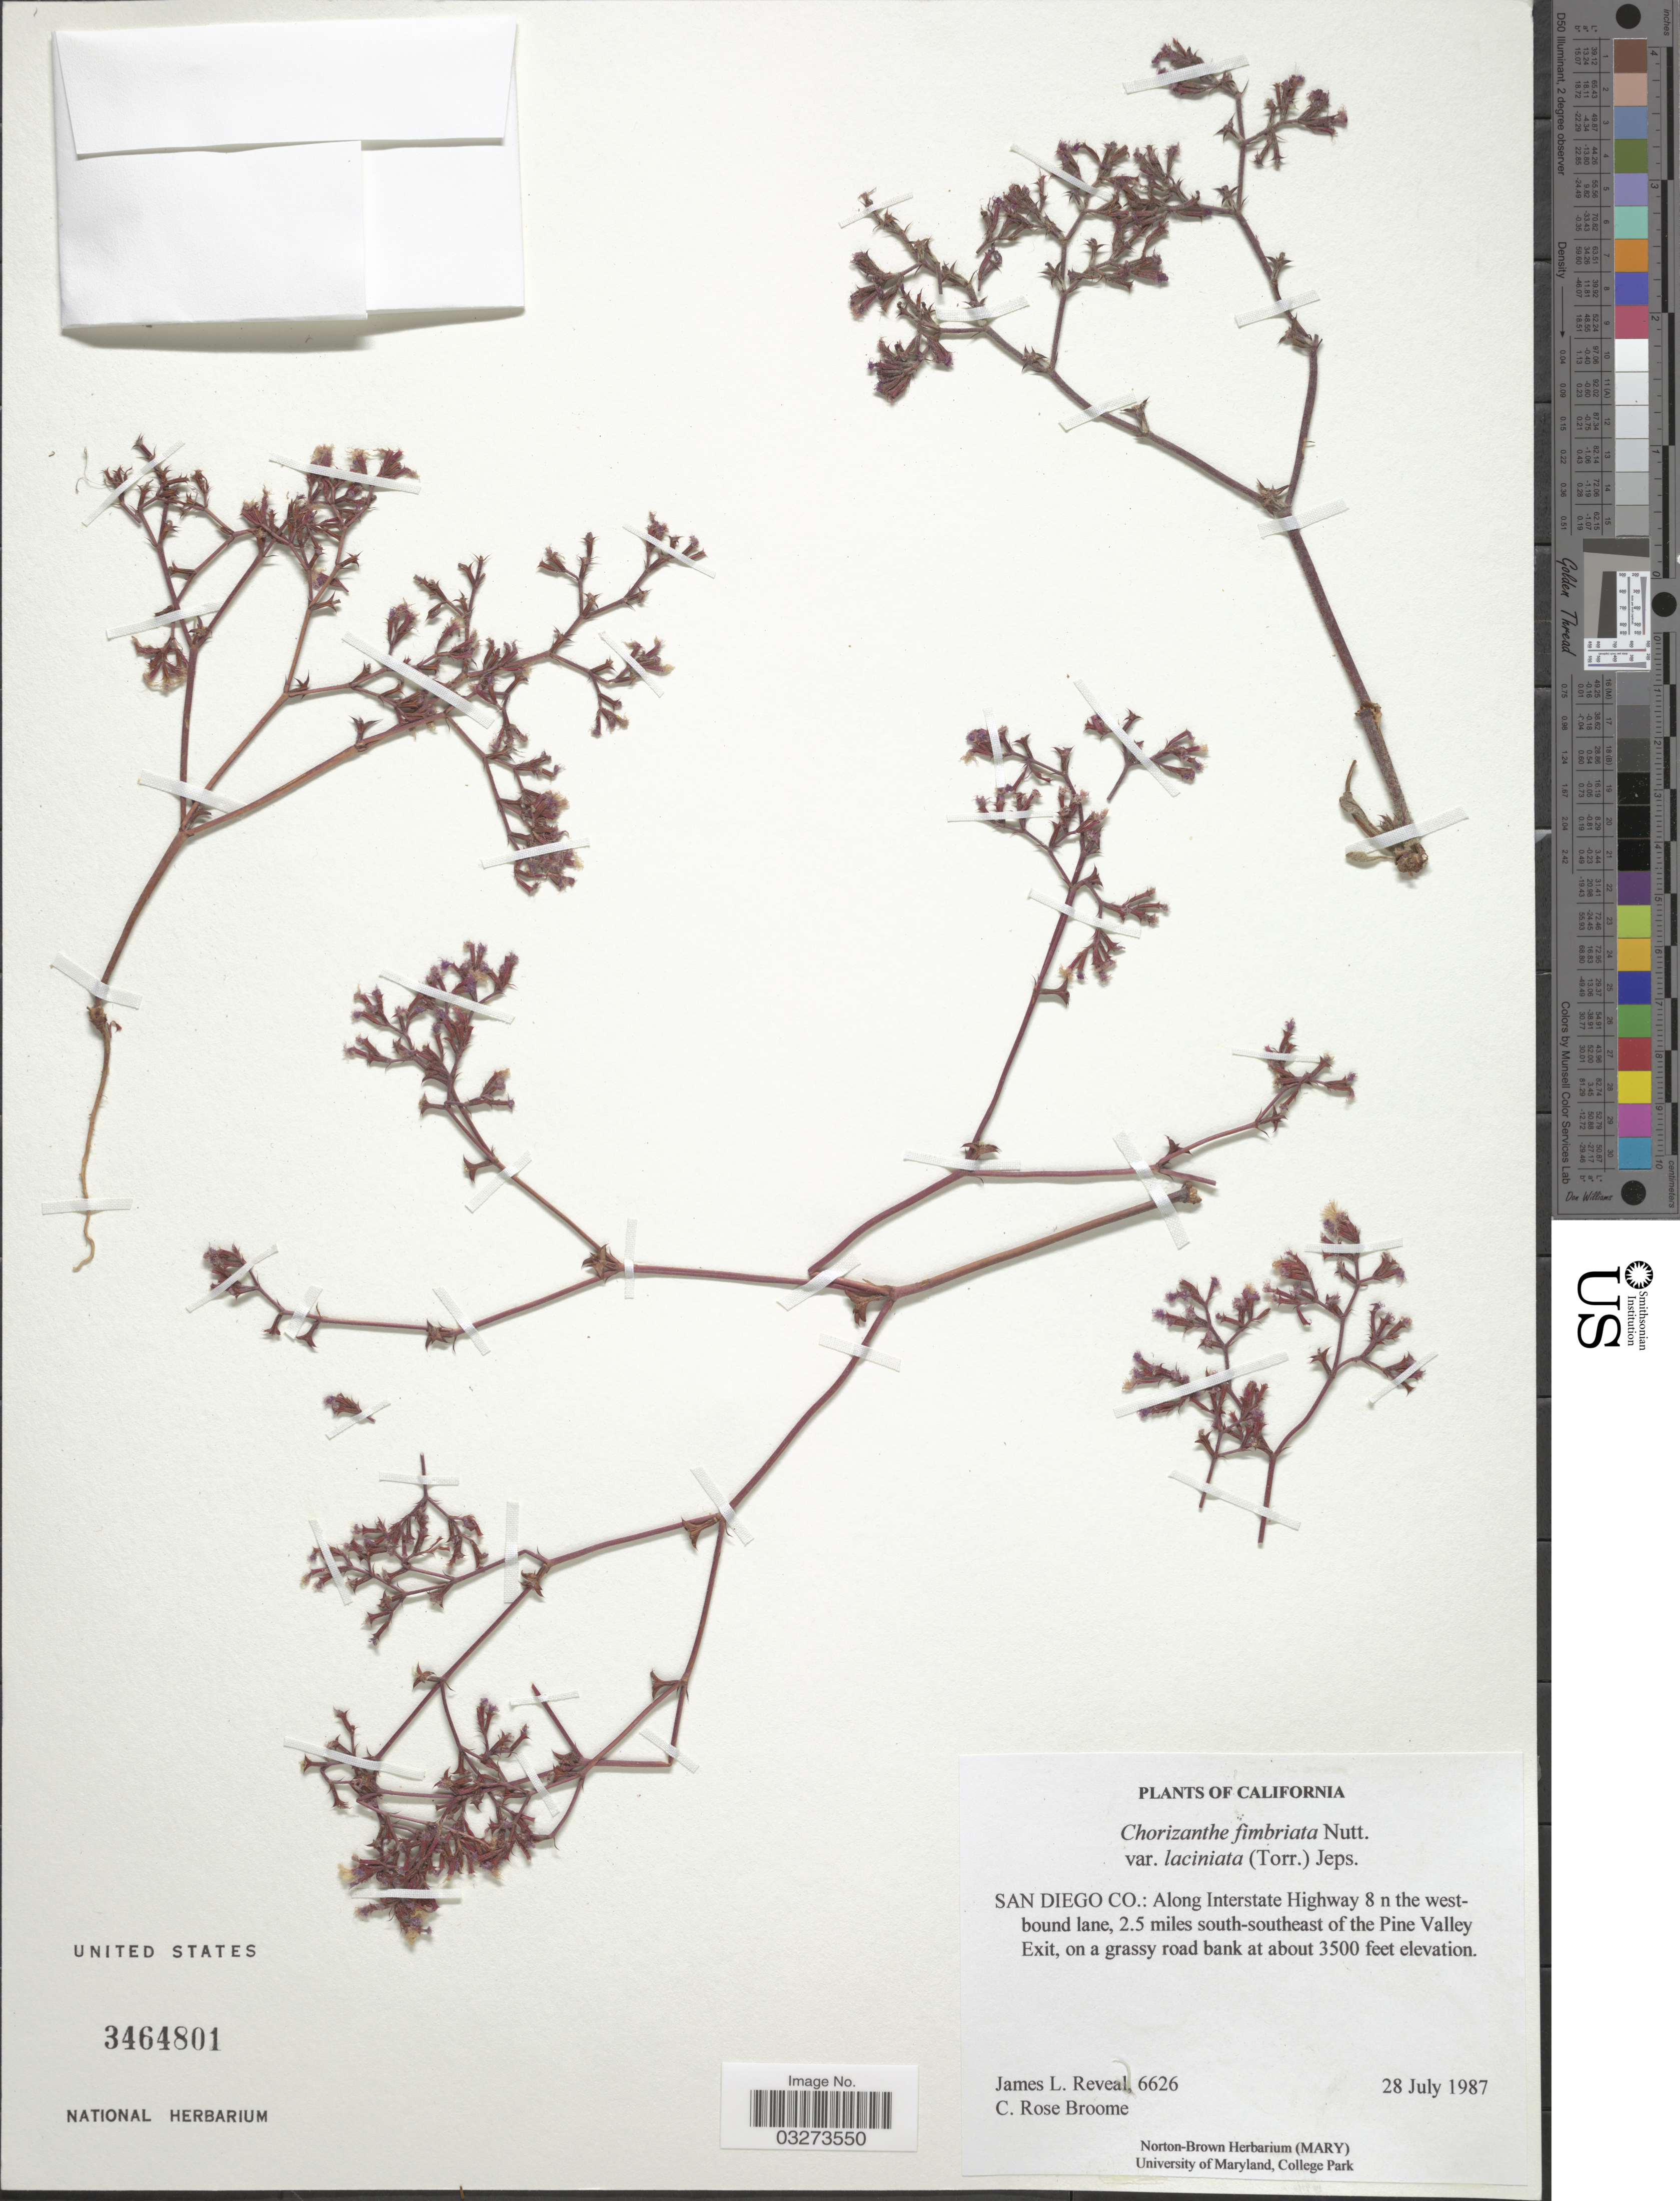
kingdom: Plantae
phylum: Tracheophyta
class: Magnoliopsida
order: Caryophyllales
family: Polygonaceae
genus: Chorizanthe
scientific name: Chorizanthe fimbriata var. laciniata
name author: Nutt.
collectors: J. L. Reveal & C. R. Broome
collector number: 6626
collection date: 1987-07-28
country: United States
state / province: California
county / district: San Diego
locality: San Diego Co.: Along Interstate Highway 8 near the west-bound lane, 2.5 miles south-southeast of the Pine Valley Exit.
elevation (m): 1067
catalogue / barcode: US 3464801